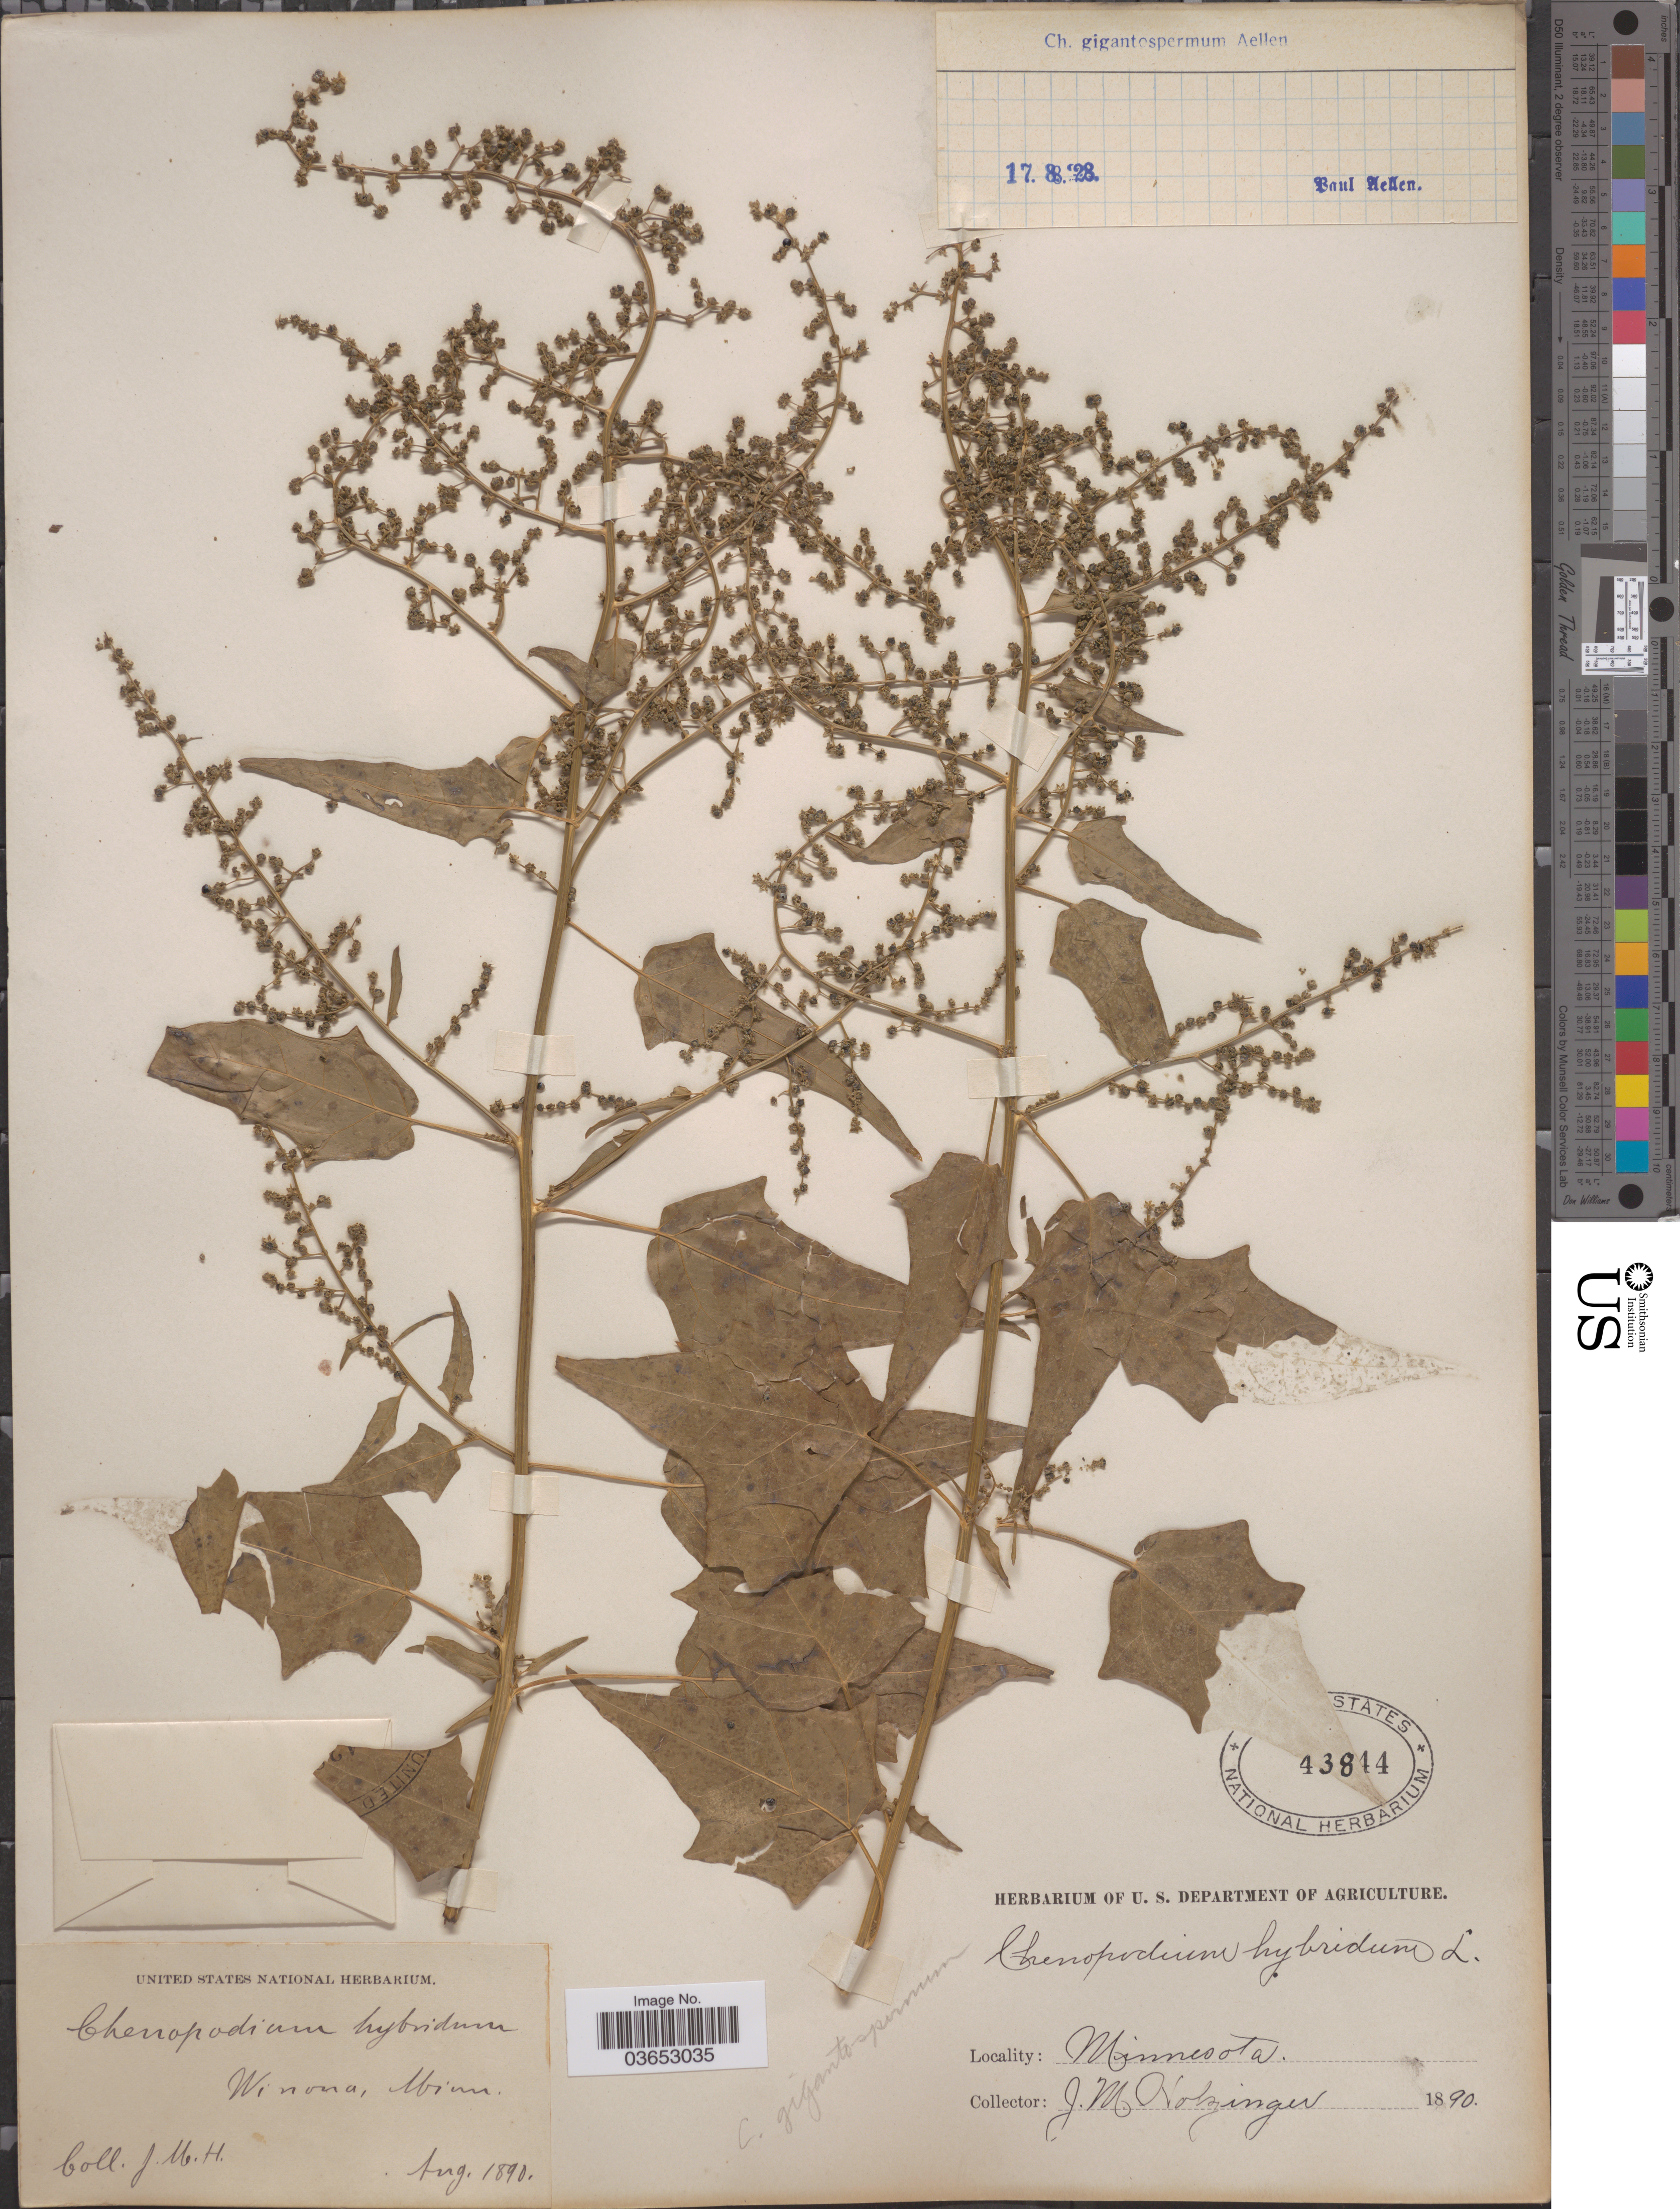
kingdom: Plantae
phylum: Tracheophyta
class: Magnoliopsida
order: Caryophyllales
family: Amaranthaceae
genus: Chenopodium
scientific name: Chenopodium gigantospermum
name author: Aellen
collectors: J. M. Holzinger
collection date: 1890-08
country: United States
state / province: Minnesota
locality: Winono.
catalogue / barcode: US 43844